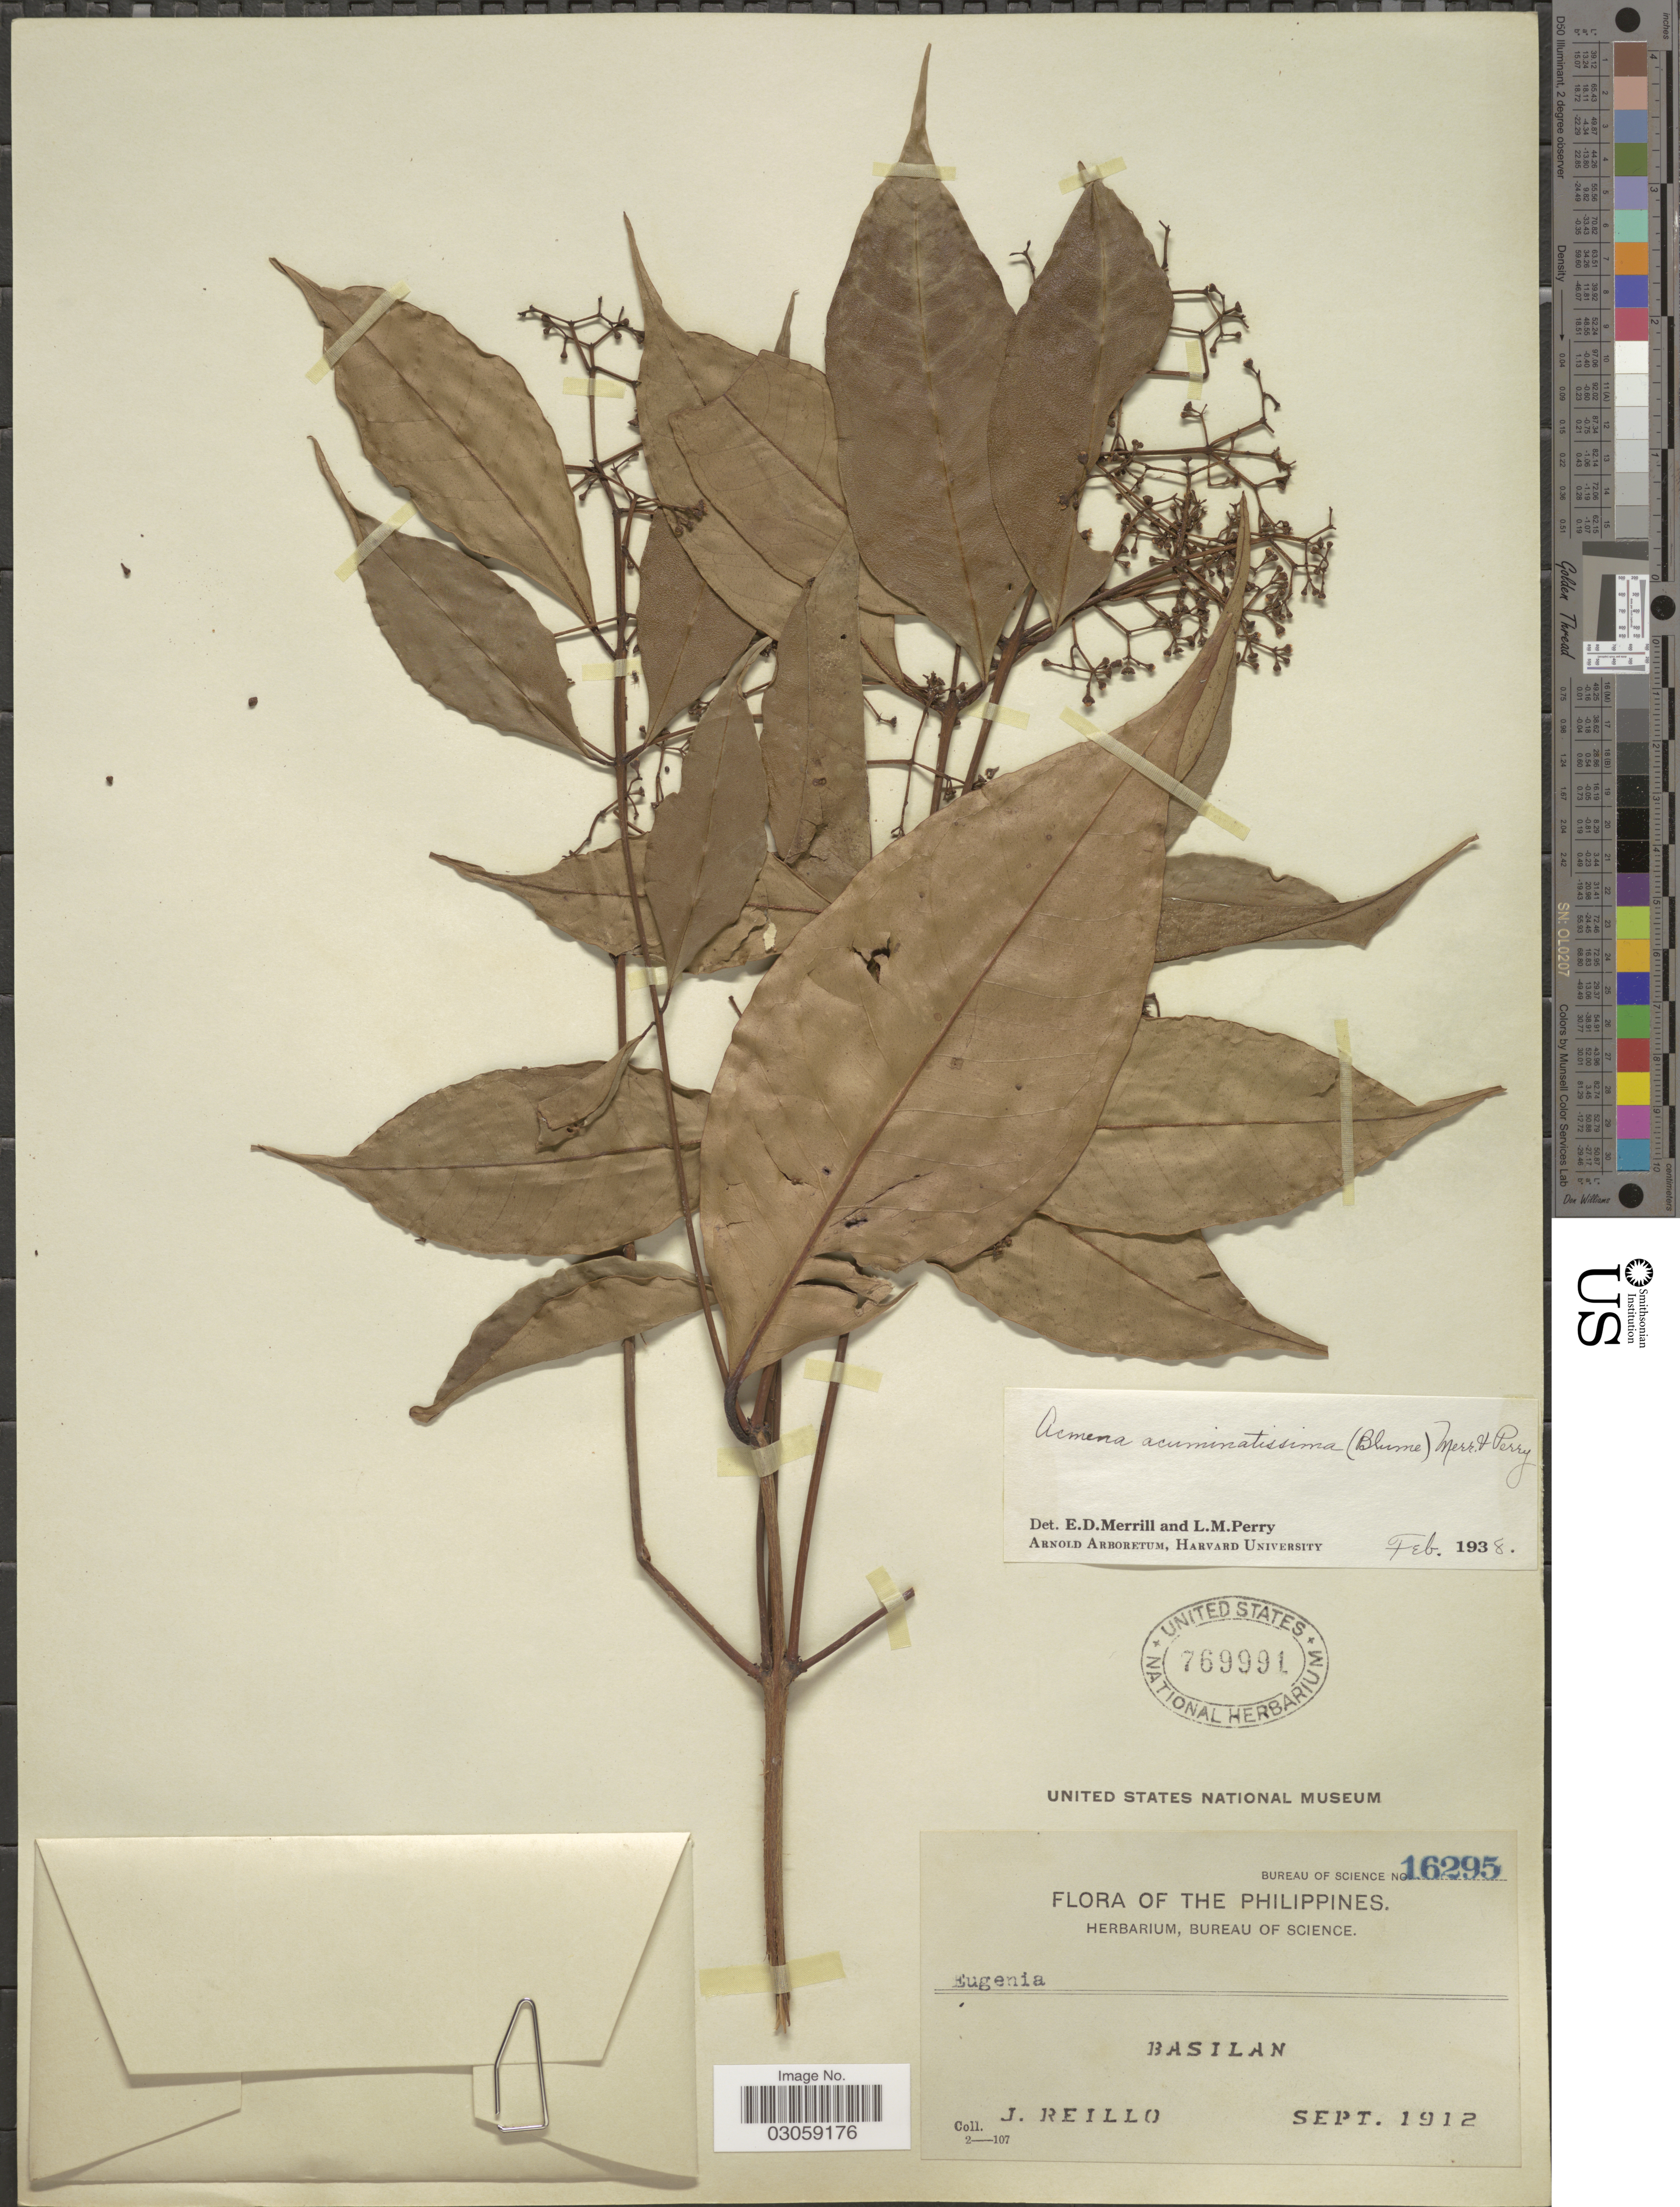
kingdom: Plantae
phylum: Tracheophyta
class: Magnoliopsida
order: Myrtales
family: Myrtaceae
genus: Syzygium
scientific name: Syzygium acuminatissimum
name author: (Blume) DC.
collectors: J. Reillo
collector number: Bureau of Science 16295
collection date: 1912-09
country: Philippines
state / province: Muslim Mindanao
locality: Basilan.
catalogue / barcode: US 769991